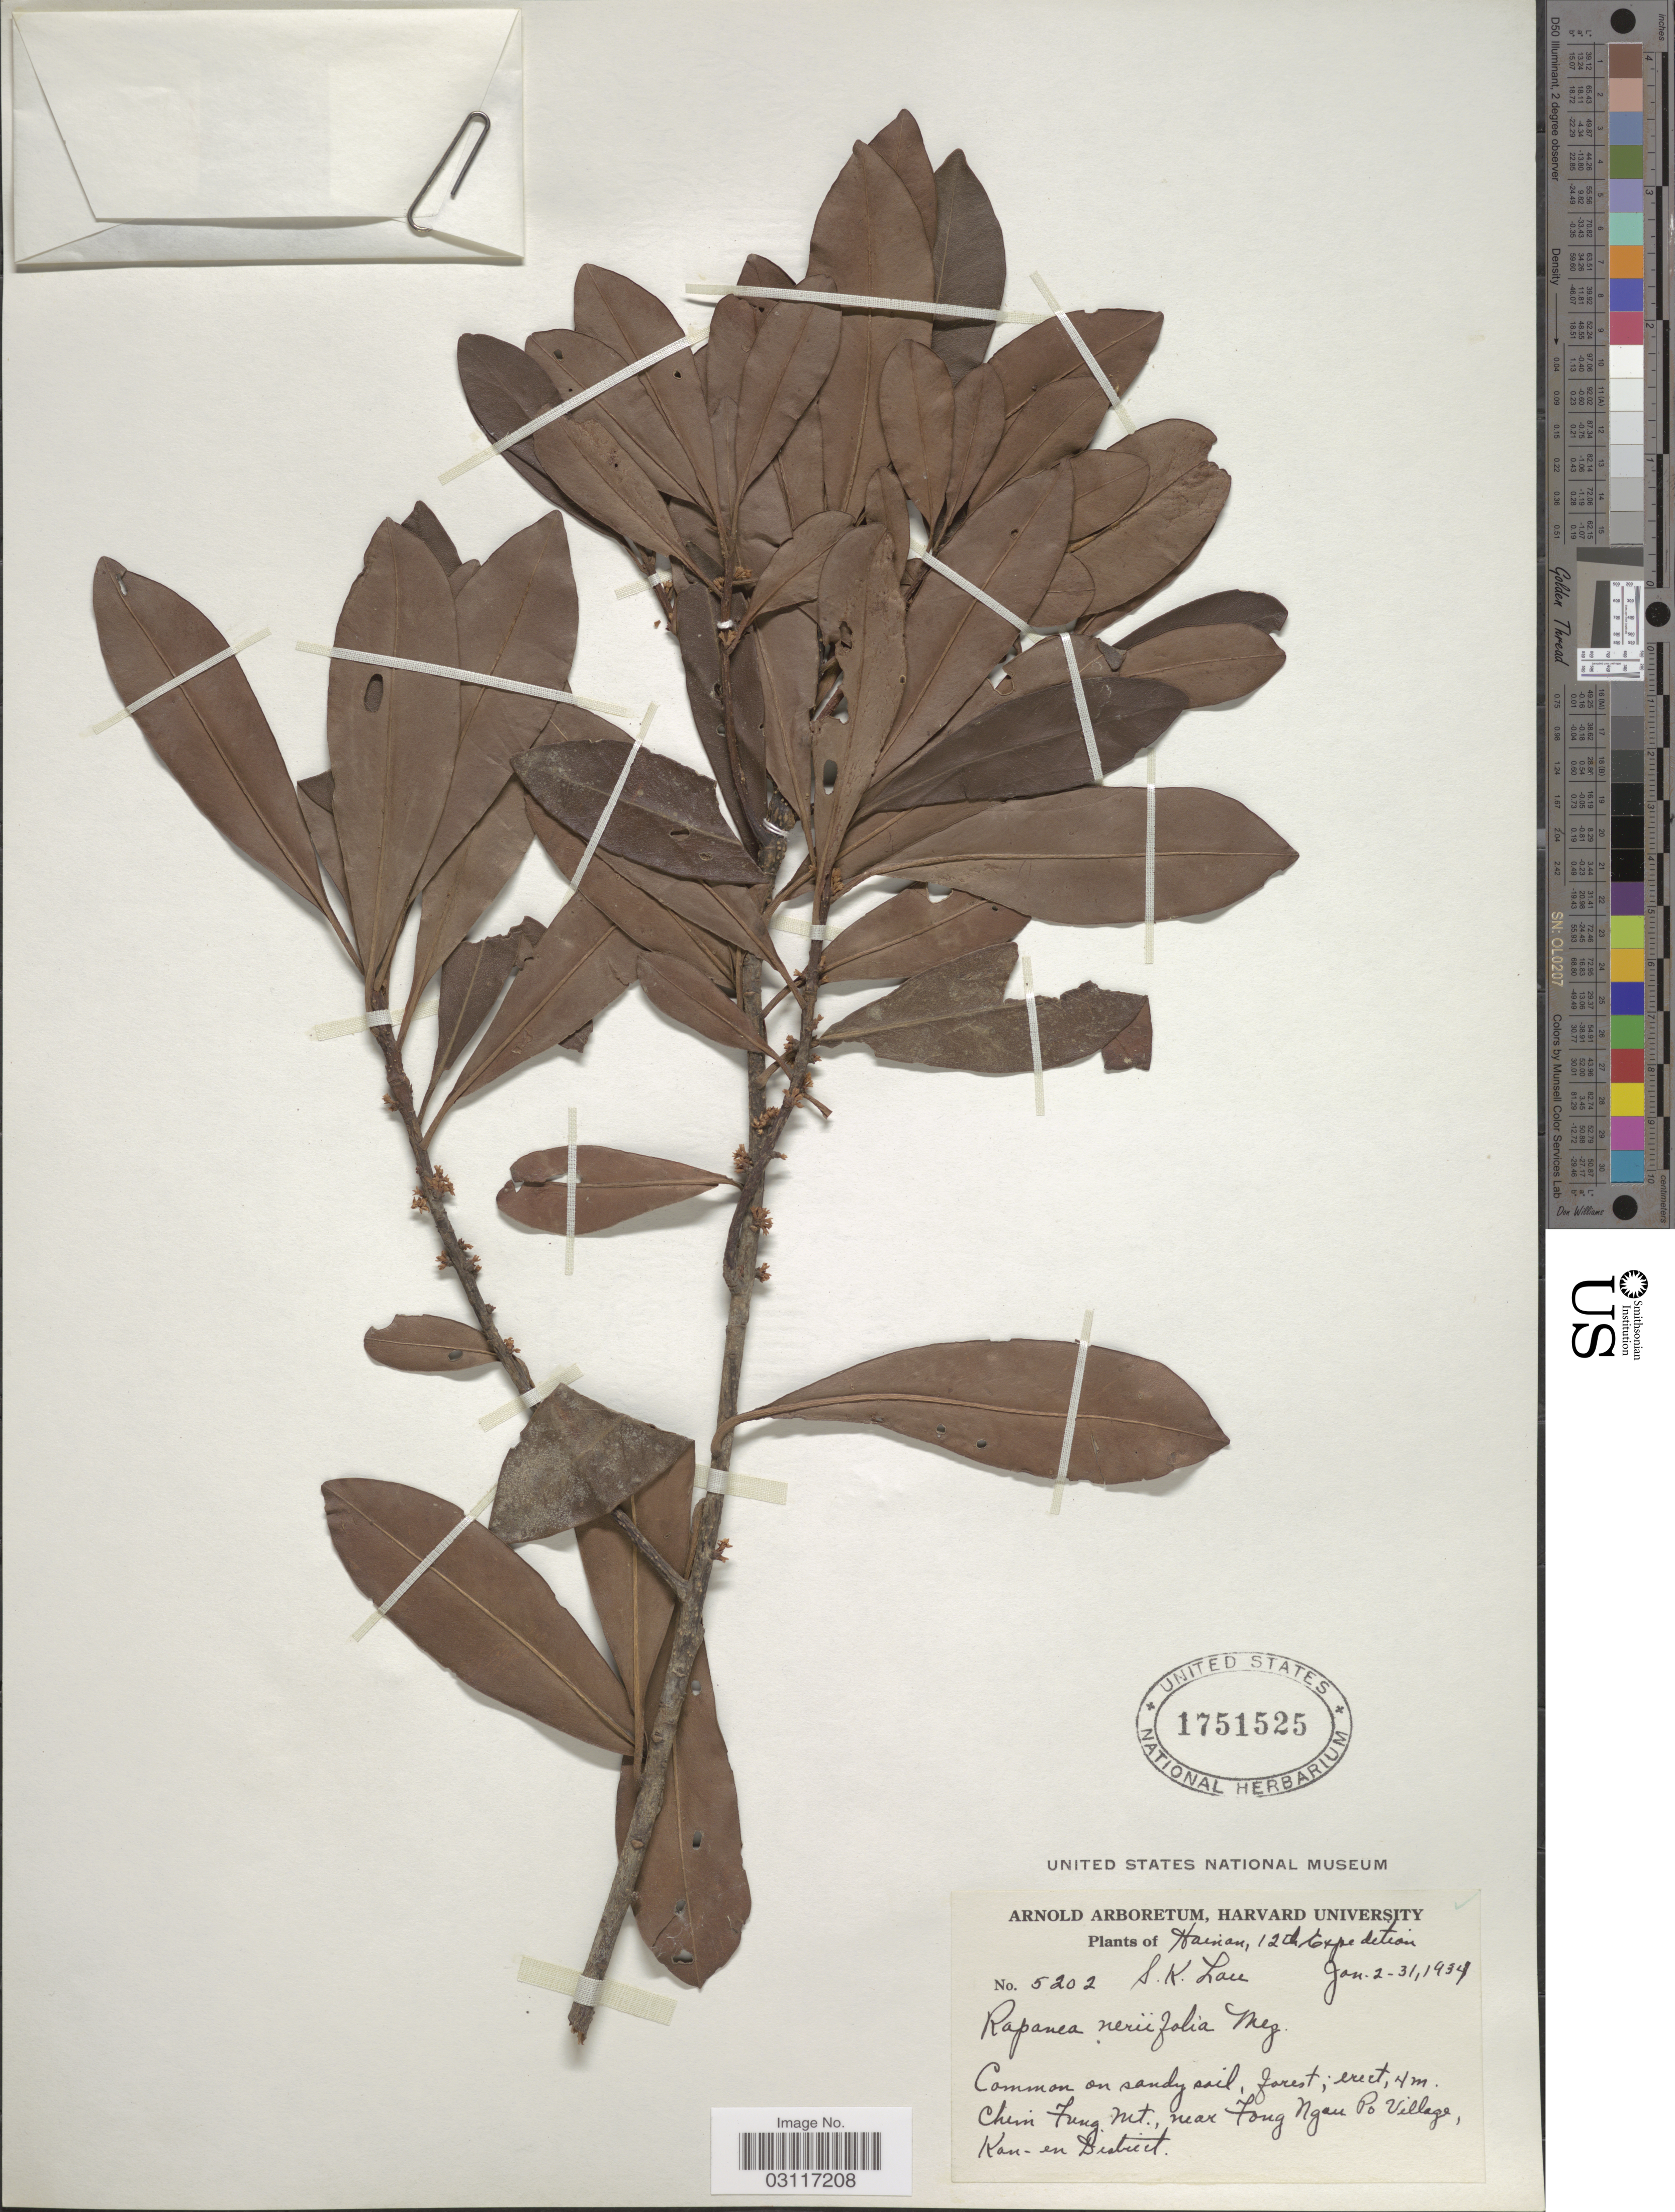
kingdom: Plantae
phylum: Tracheophyta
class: Magnoliopsida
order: Ericales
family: Primulaceae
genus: Myrsine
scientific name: Myrsine seguinii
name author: H. Lév.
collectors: S. K. Lau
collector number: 5202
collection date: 1934-01-02/1934-01-31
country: China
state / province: Hainan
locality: Chin Fung Mt., near Fong Ngau Po Village, Kan-en District.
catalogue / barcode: US 1751525